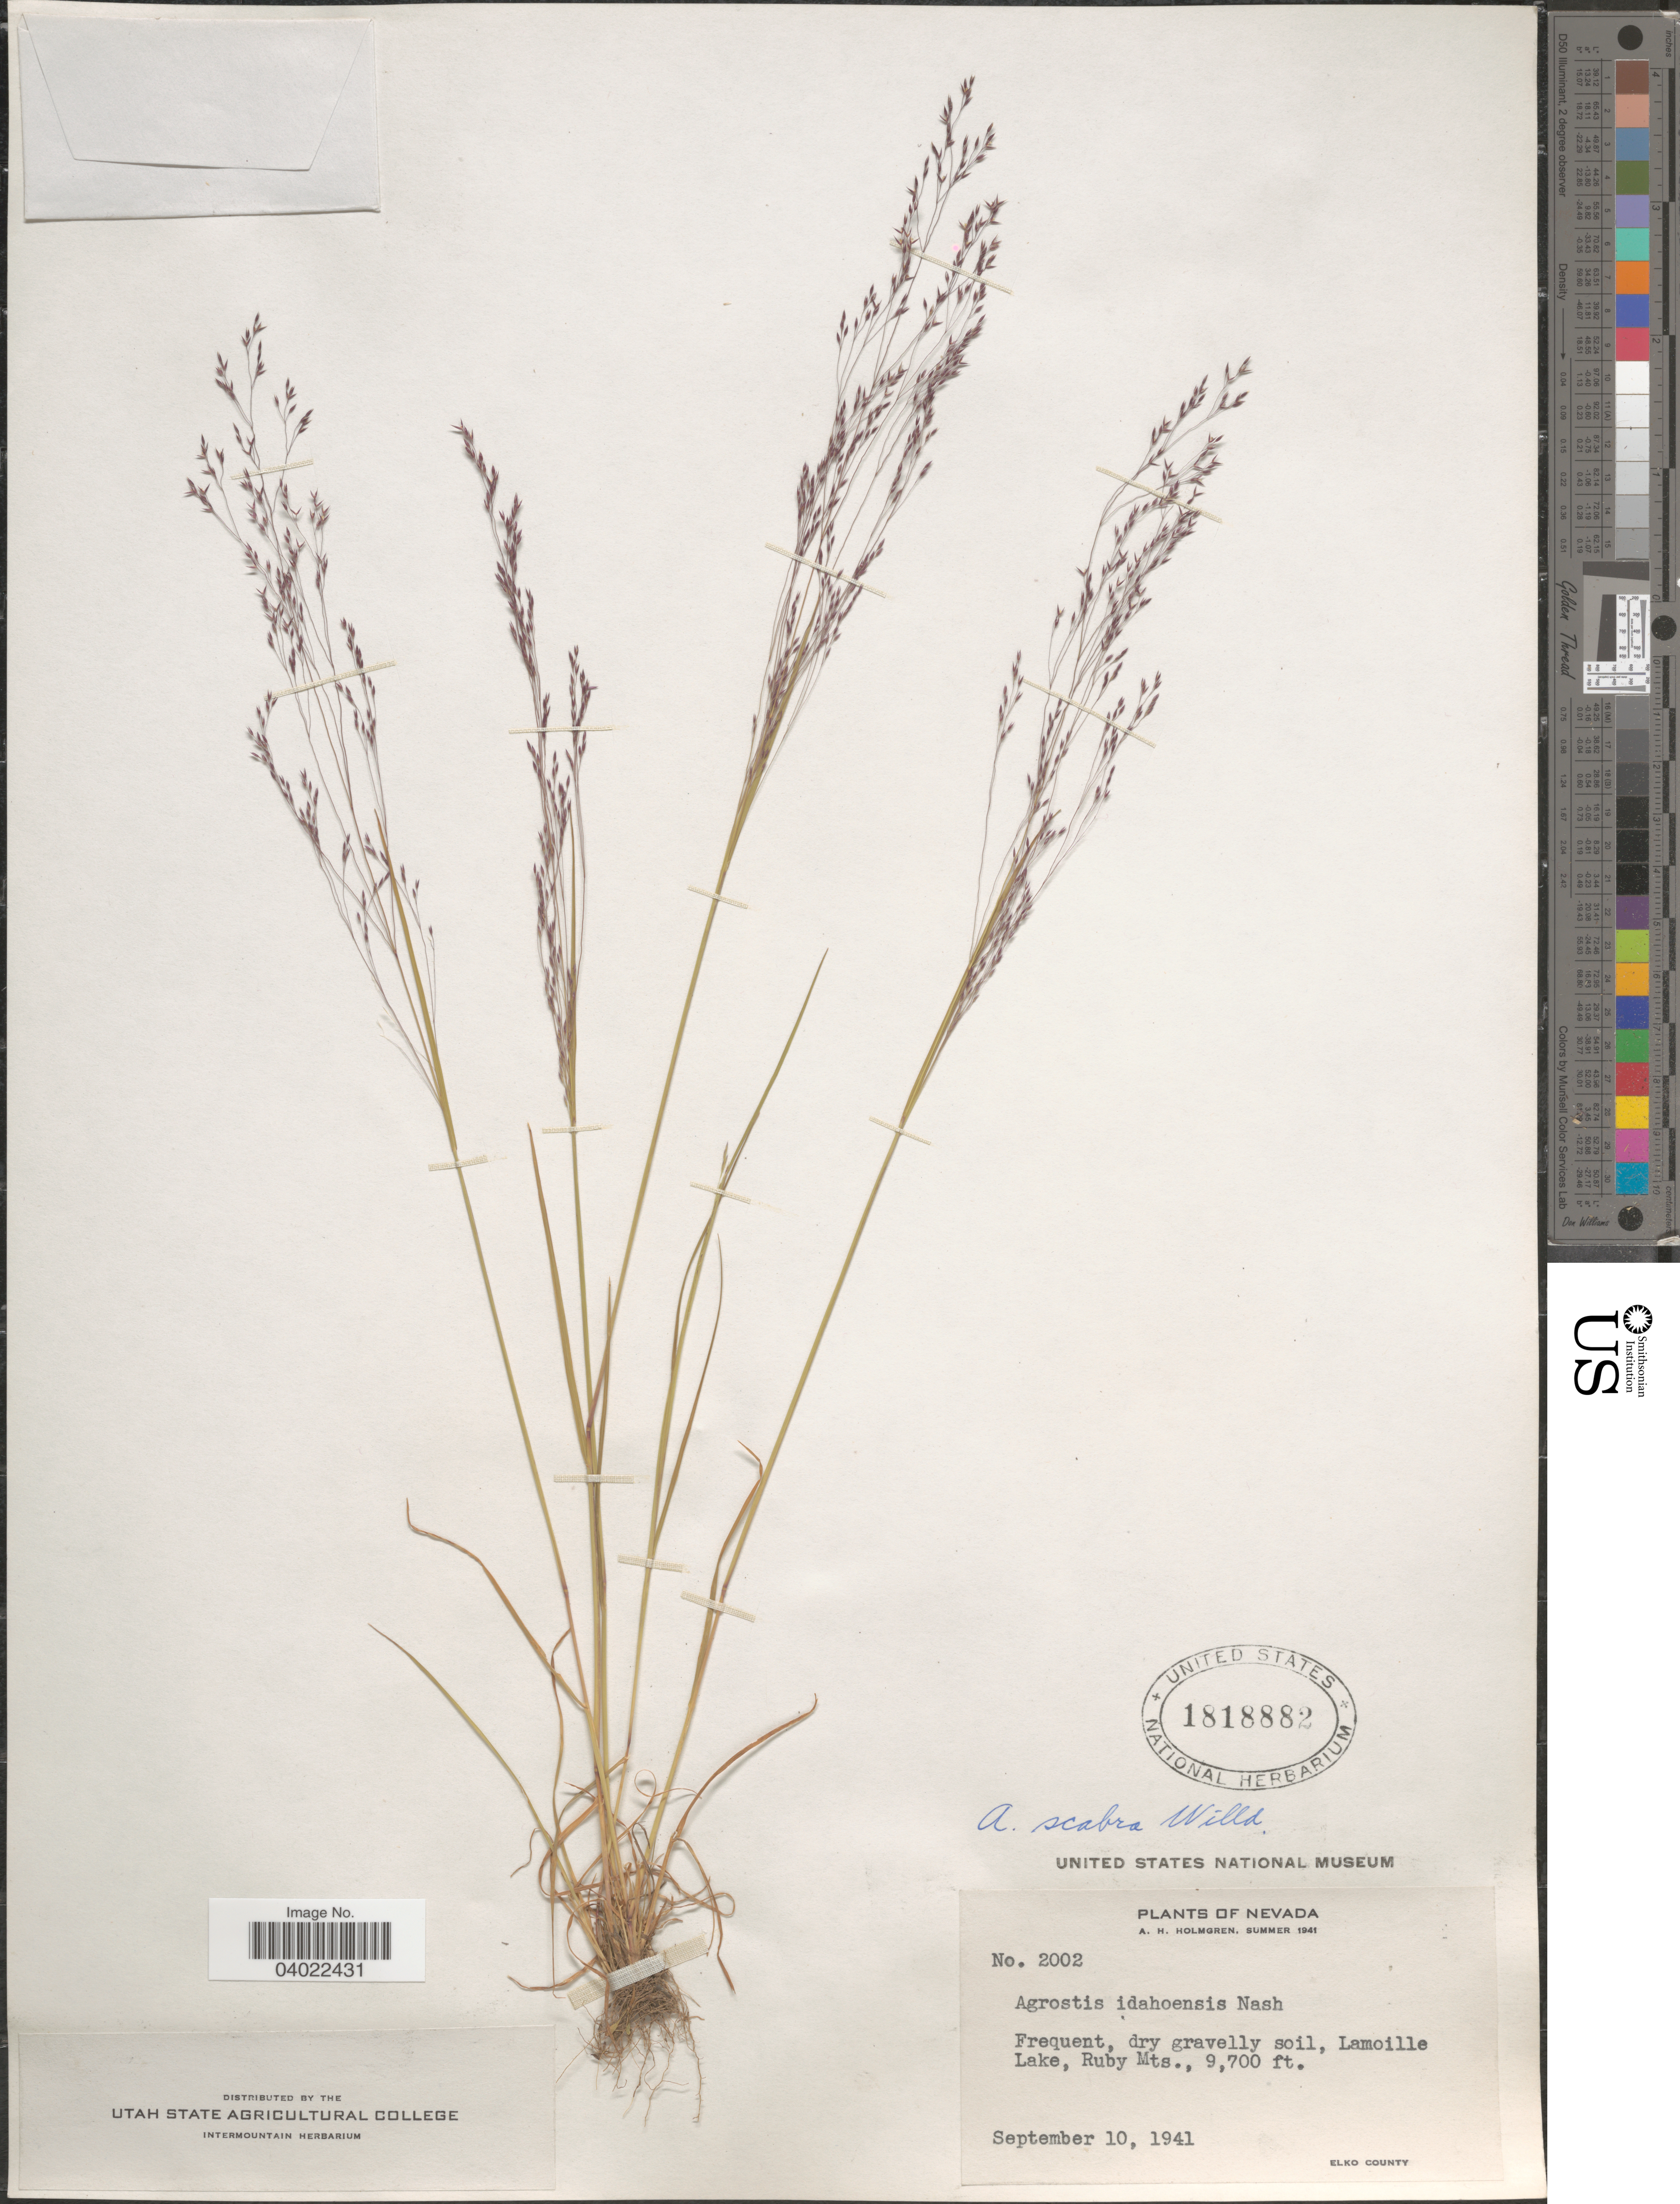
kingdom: Plantae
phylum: Tracheophyta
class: Liliopsida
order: Poales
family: Poaceae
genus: Agrostis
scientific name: Agrostis scabra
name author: Willd.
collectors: A. H. Holmgren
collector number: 2002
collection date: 1941-09-10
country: United States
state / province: Nevada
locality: Lamoille Lake, Ruby Mts. Elko County.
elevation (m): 2957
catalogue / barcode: US 1818882